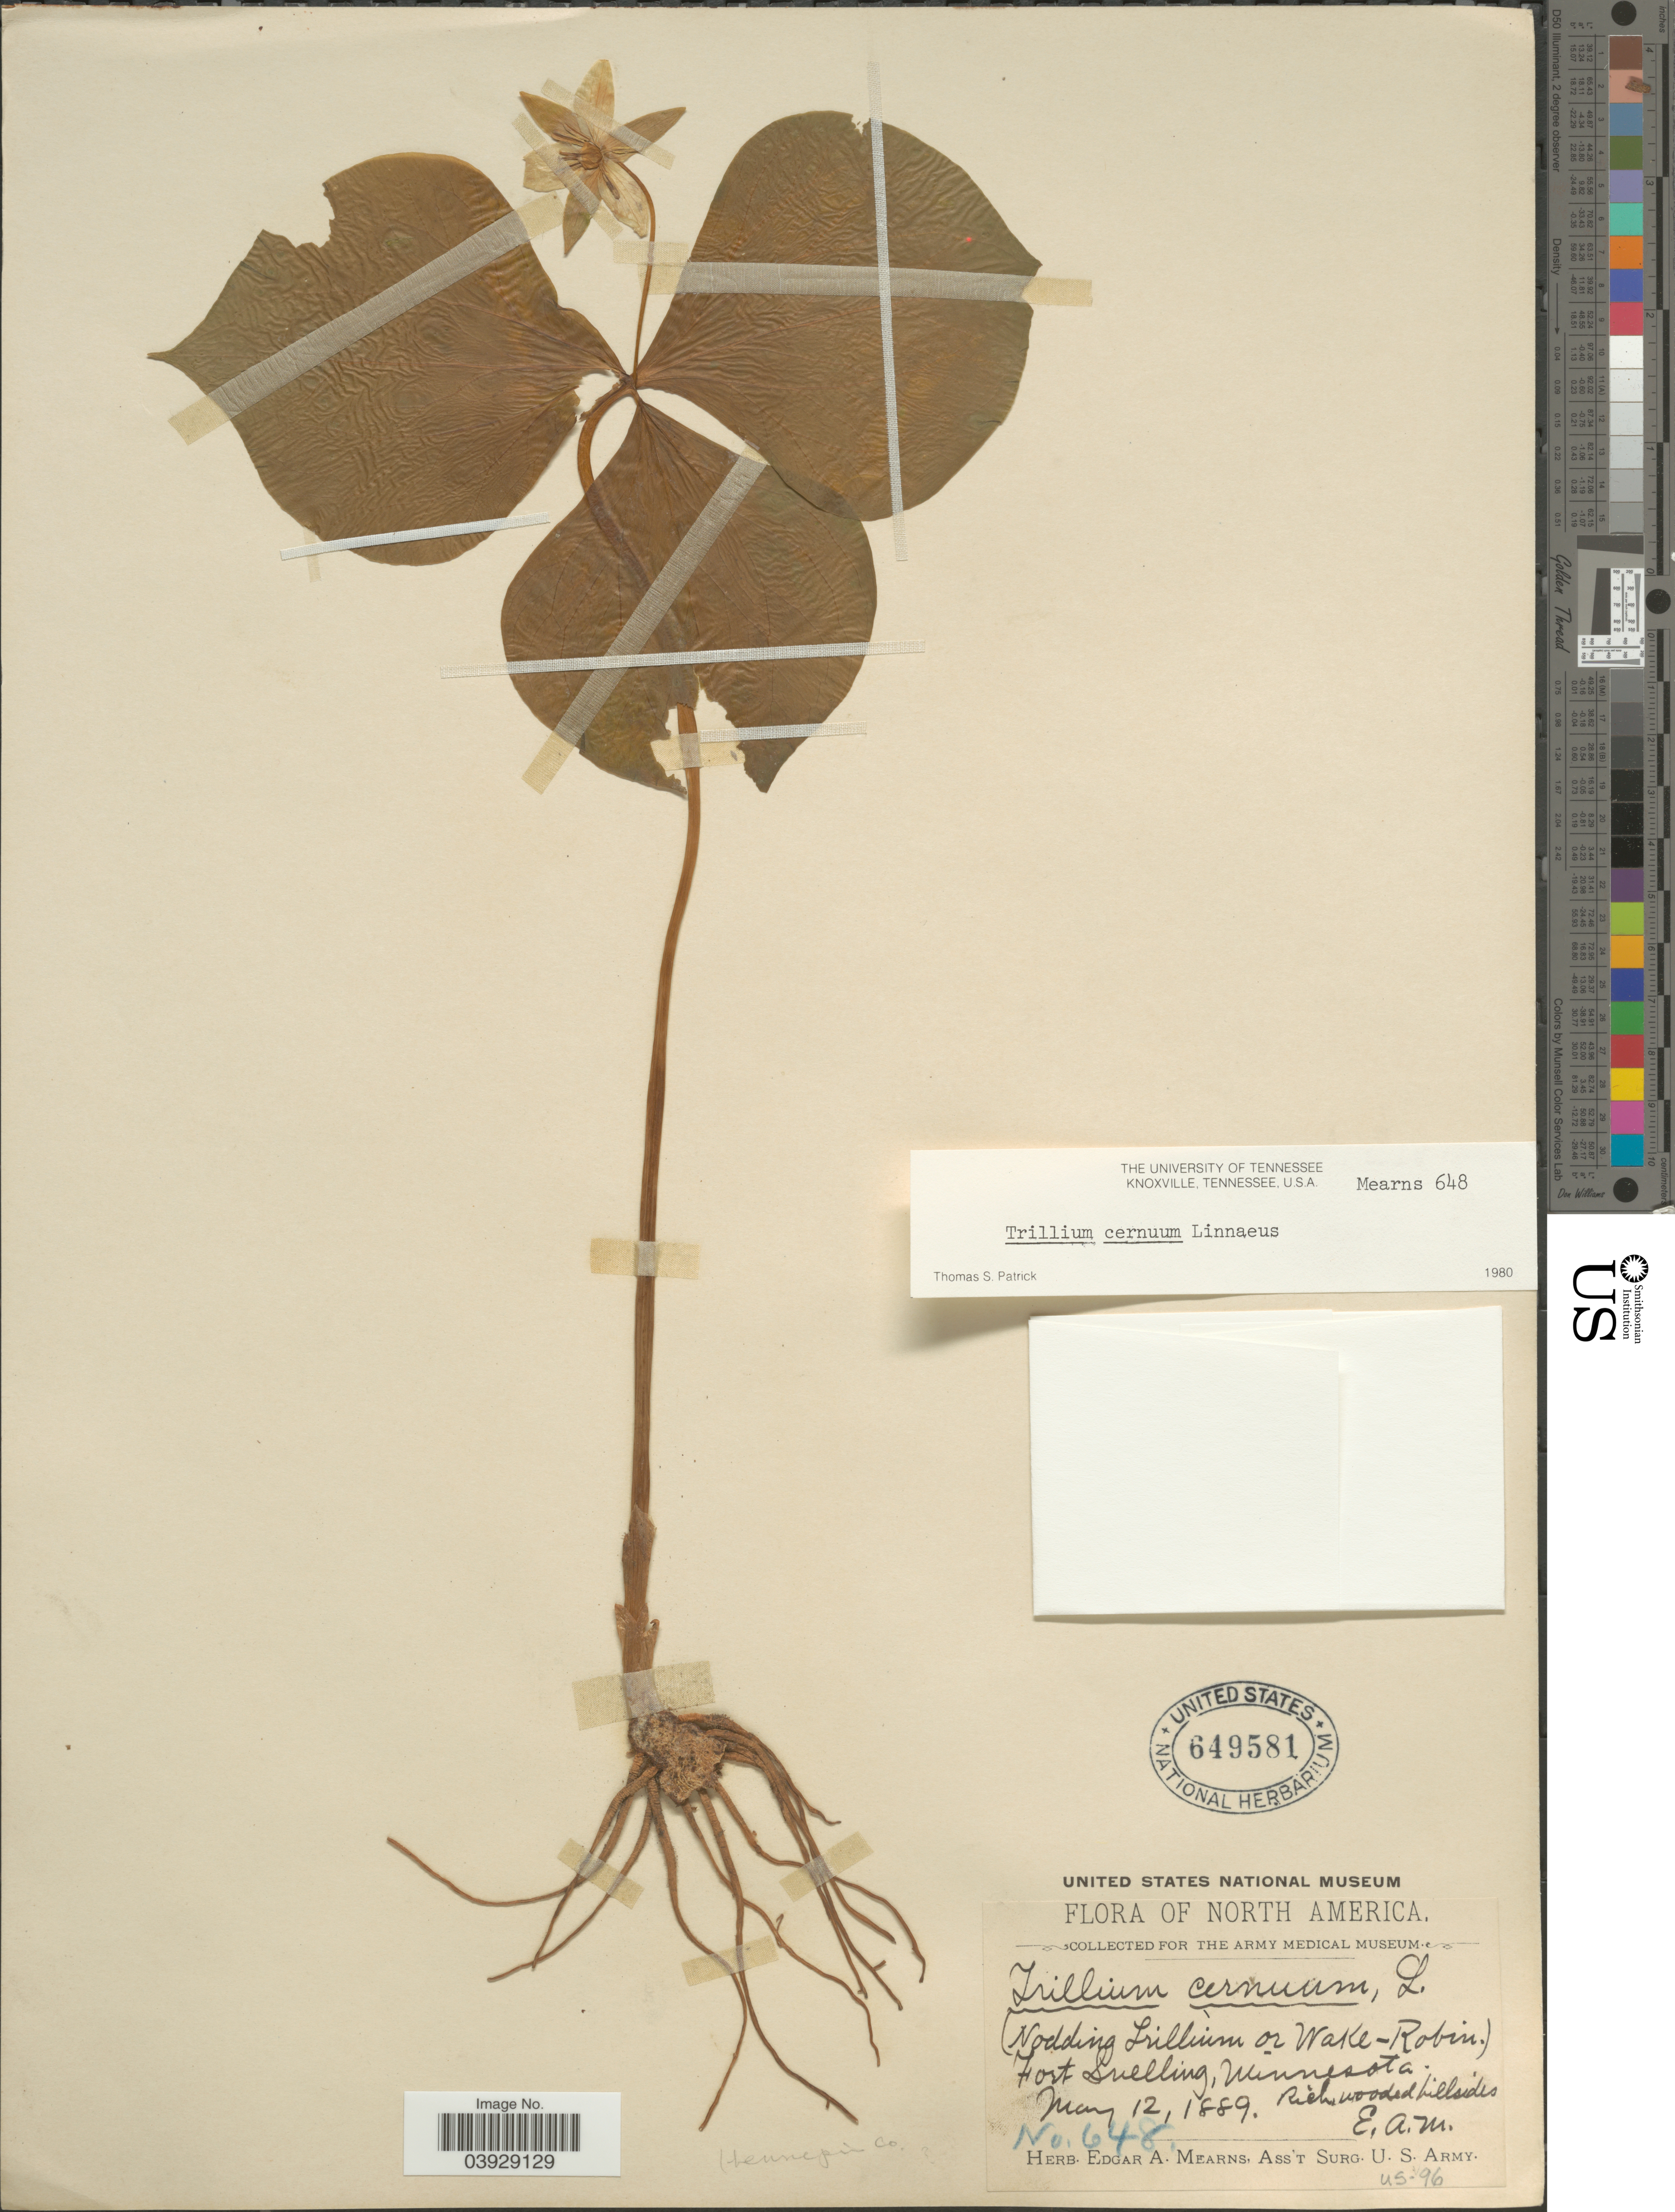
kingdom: Plantae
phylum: Tracheophyta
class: Liliopsida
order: Liliales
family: Melanthiaceae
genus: Trillium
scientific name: Trillium cernuum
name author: L.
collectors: E. A. Mearns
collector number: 648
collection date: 1889-05-12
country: United States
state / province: Minnesota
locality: Fort Snelling. Hennepin Co.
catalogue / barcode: US 649581